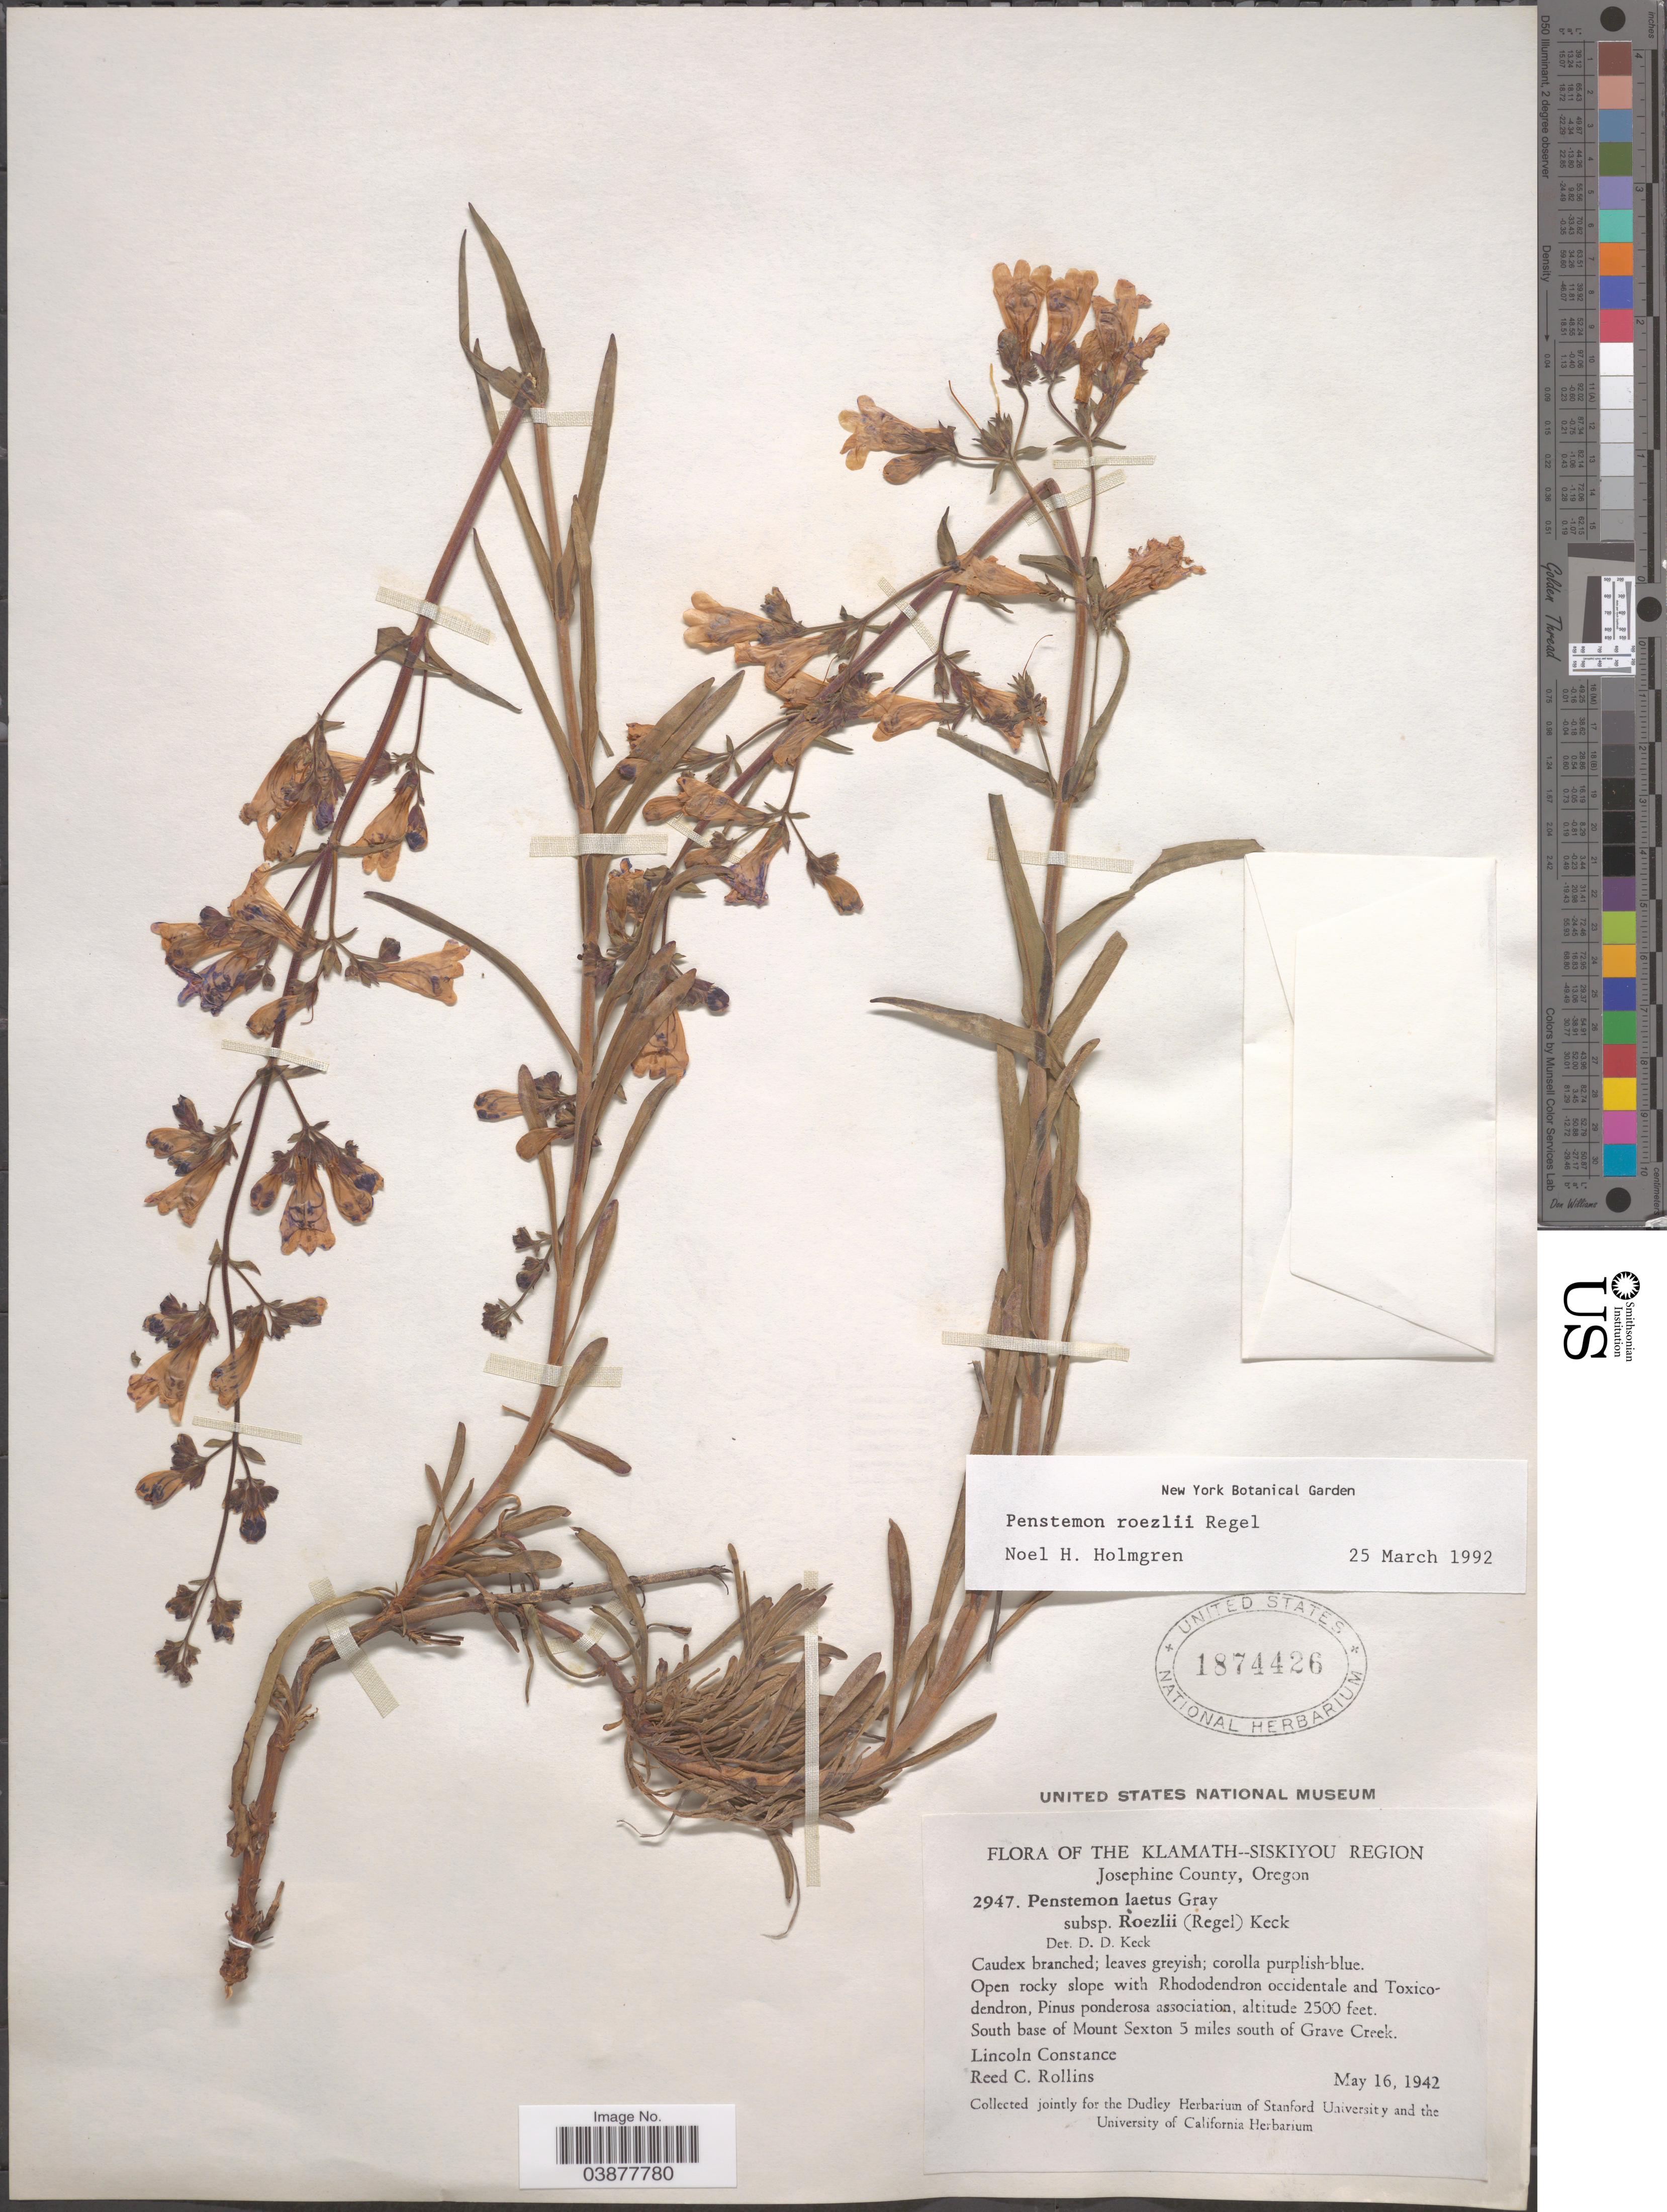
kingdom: Plantae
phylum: Tracheophyta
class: Magnoliopsida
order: Lamiales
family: Plantaginaceae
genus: Penstemon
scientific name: Penstemon roezlii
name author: Regel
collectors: L. Constance & R. C. Rollins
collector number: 2947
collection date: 1942-05-16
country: United States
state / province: Oregon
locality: Klamath-Siskiyou Region, Josephine County. South base of Mount Sexton 5 miles south of Grave Creek.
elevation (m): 762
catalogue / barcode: US 1874426